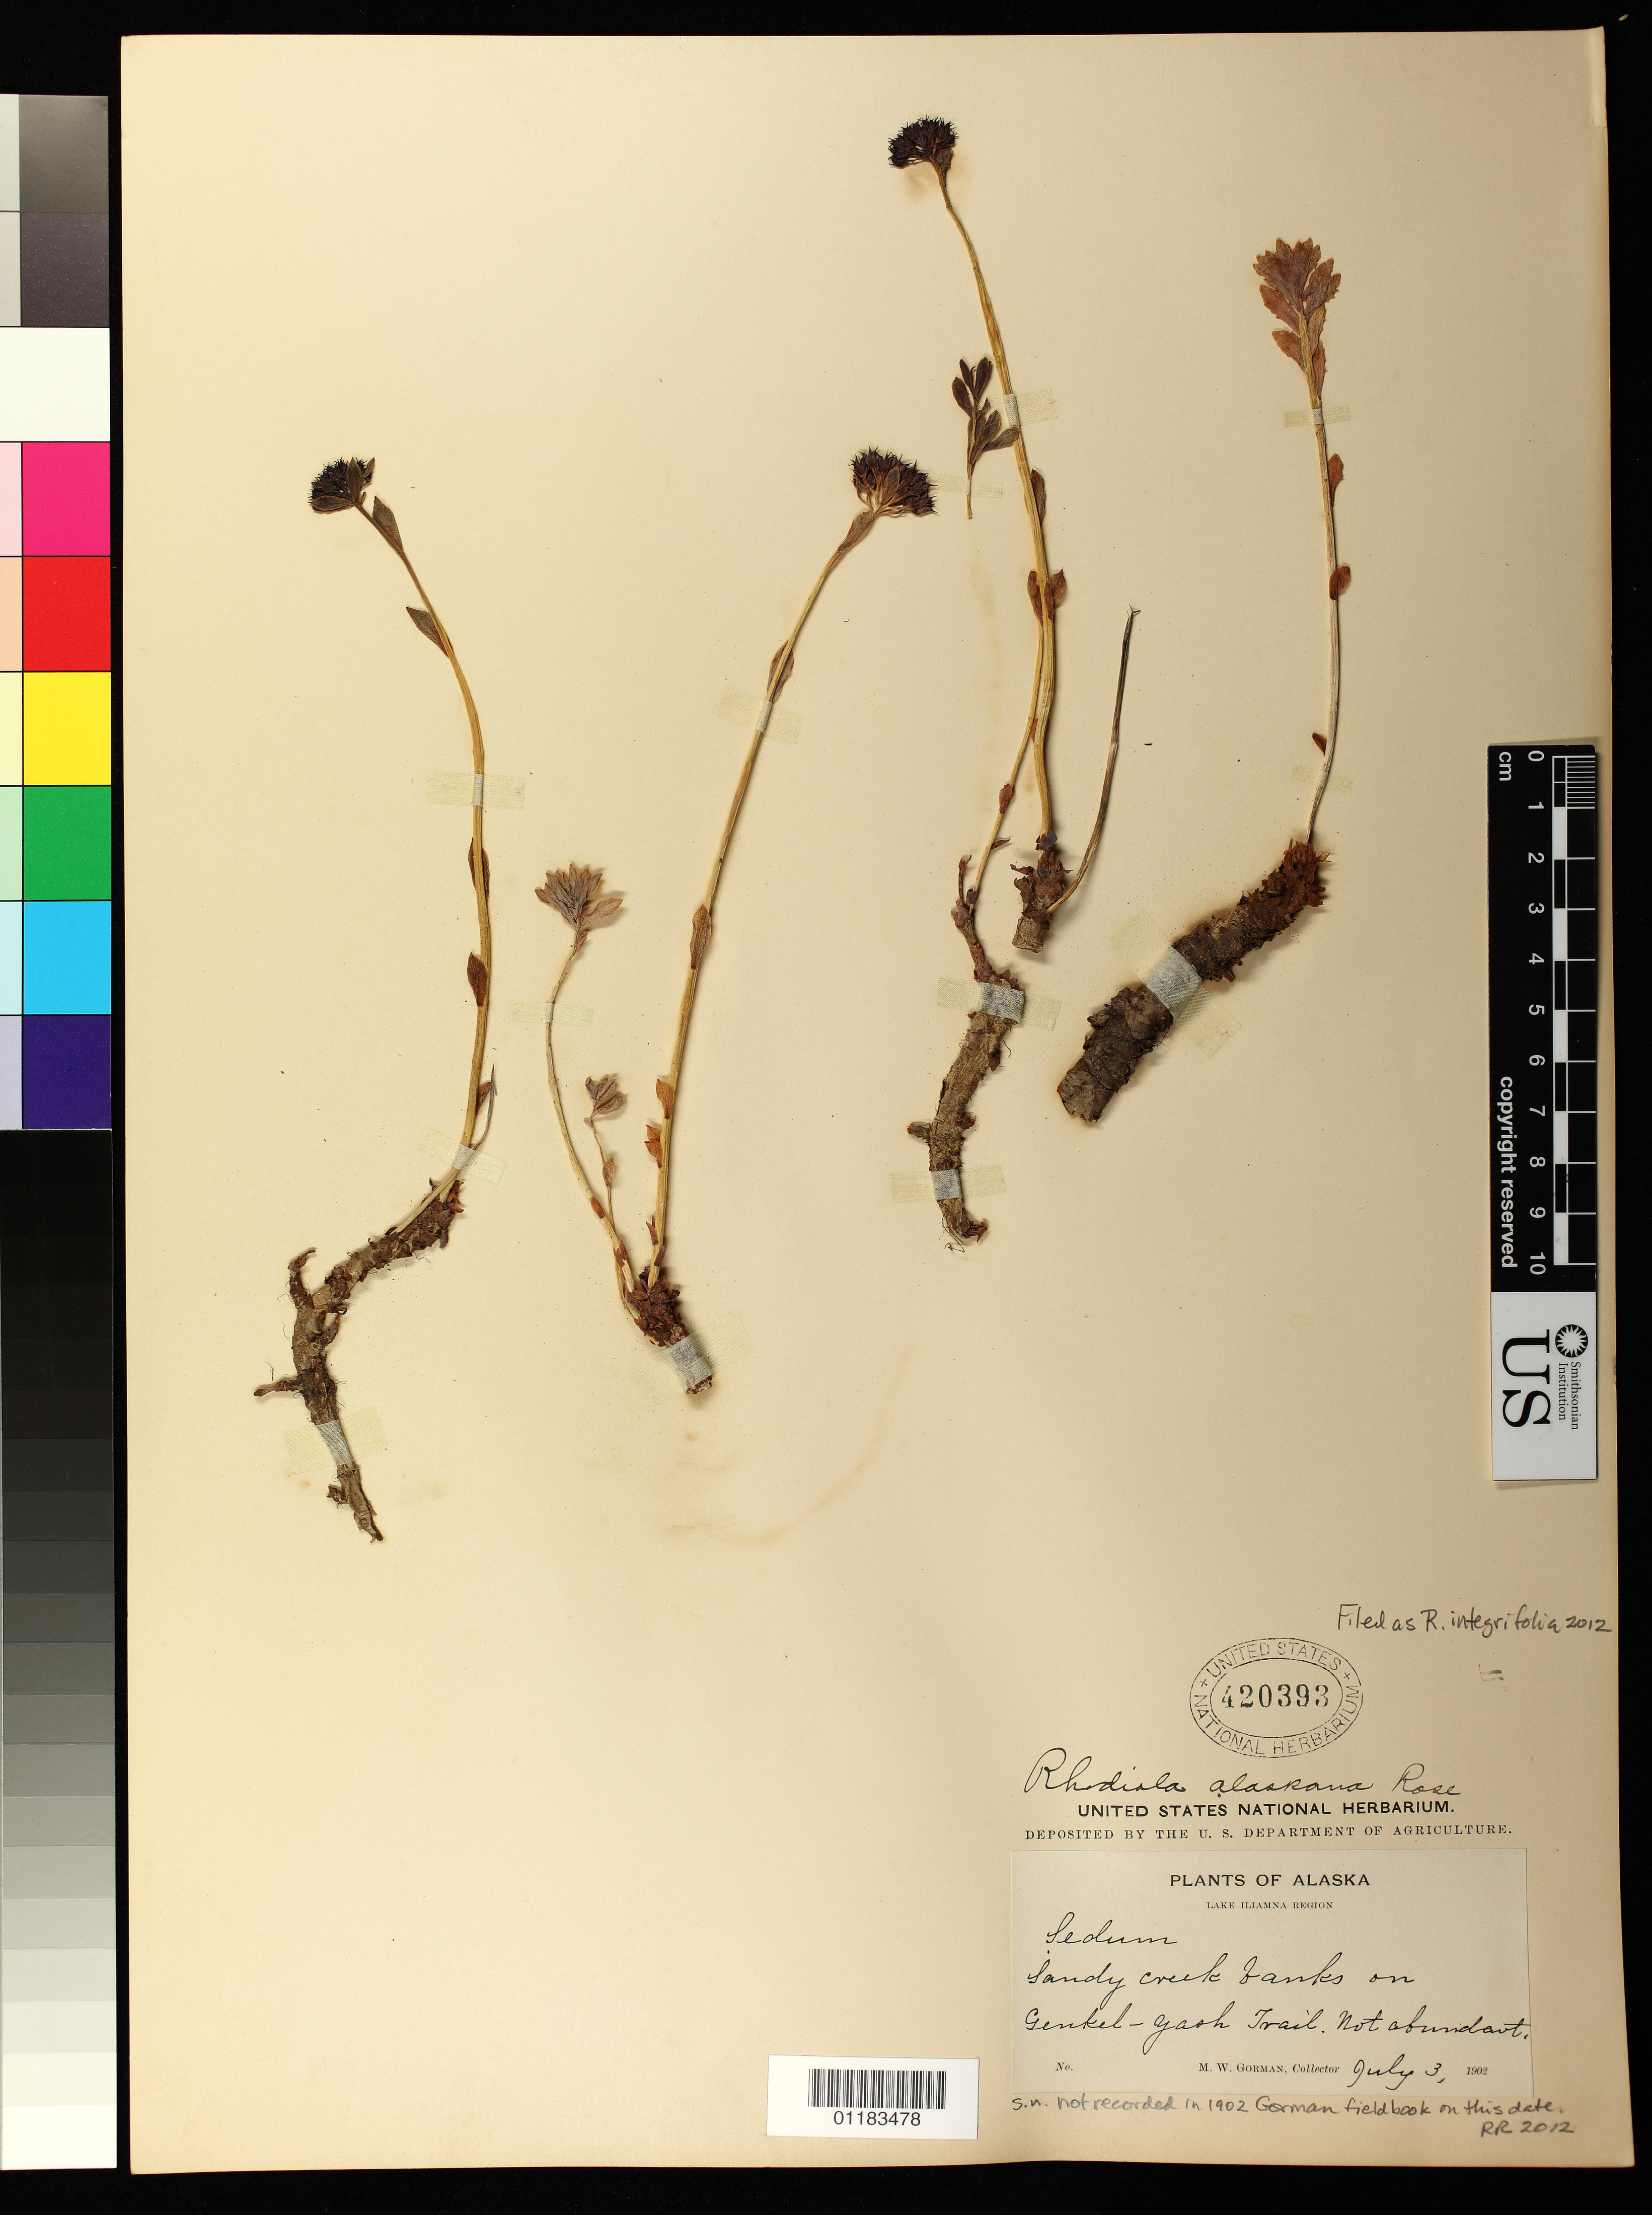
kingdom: Plantae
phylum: Tracheophyta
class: Magnoliopsida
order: Saxifragales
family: Crassulaceae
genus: Rhodiola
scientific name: Rhodiola integrifolia subsp. integrifolia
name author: Raf.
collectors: M. W. Gorman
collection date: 1902-07-03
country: United States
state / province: Alaska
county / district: Lake and Peninsula Borough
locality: Lake Iliamna Region. Sandy creek banks on Genkel-Yash Trail.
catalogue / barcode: US 420393